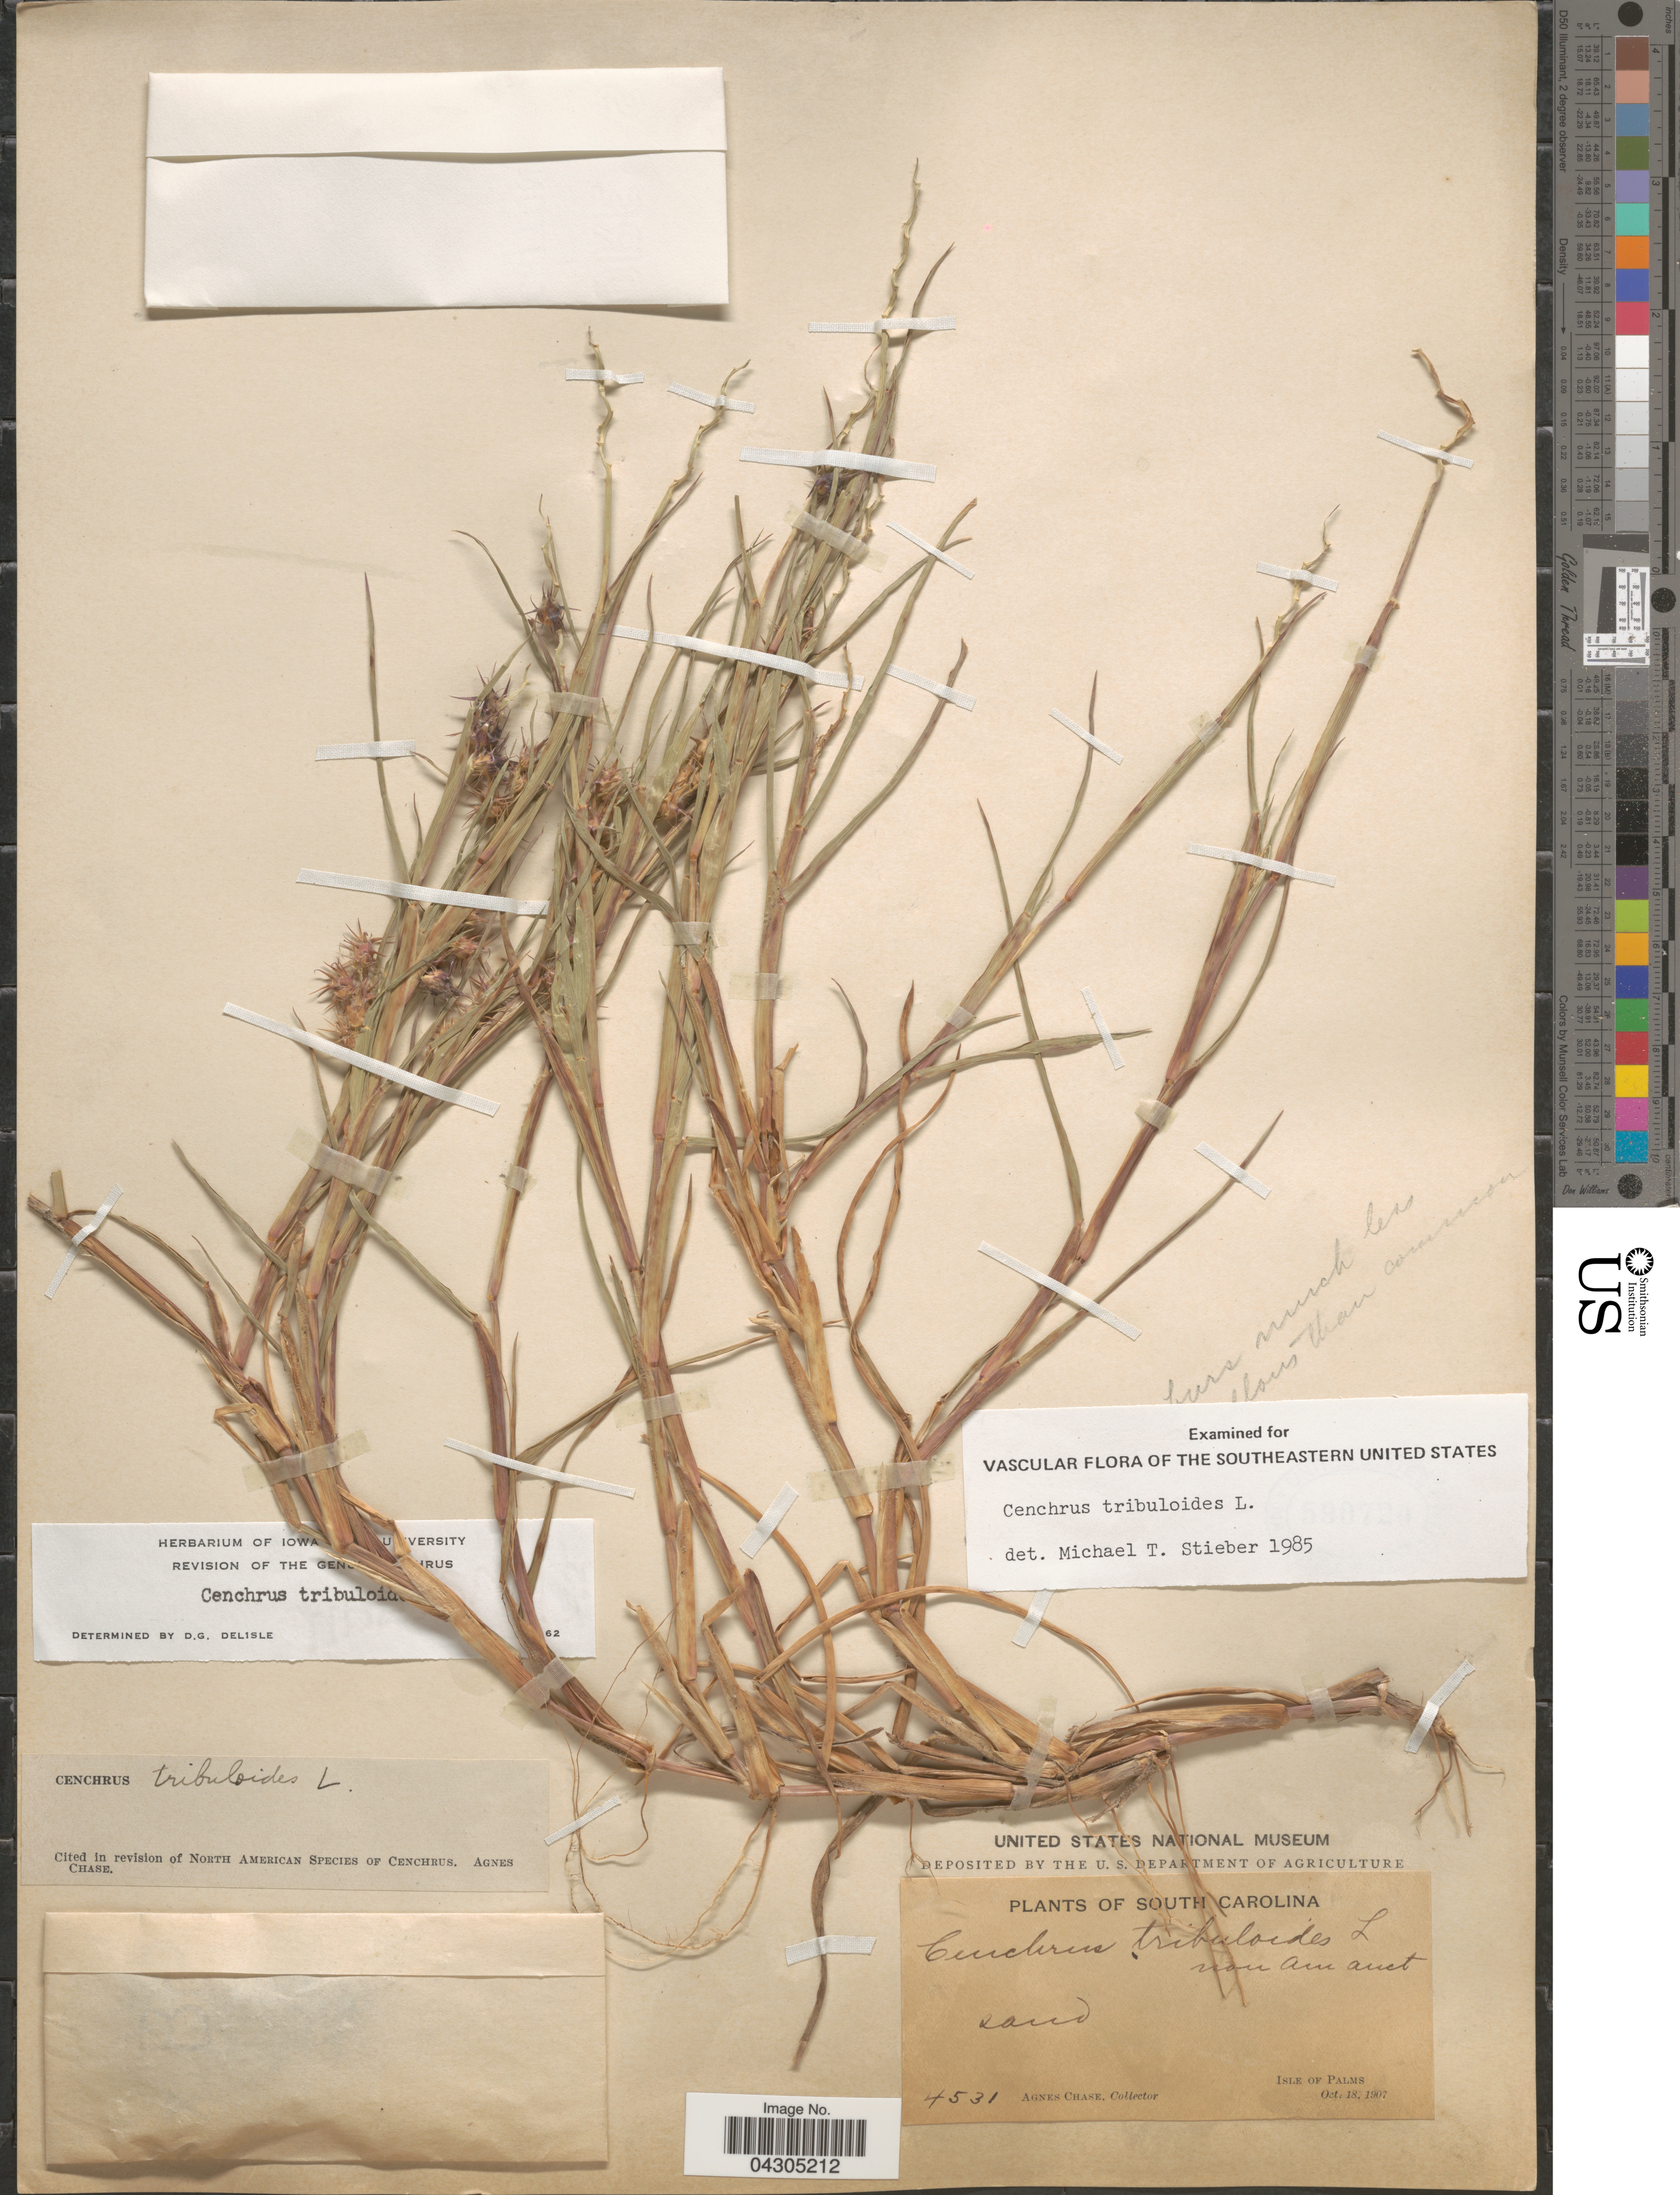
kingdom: Plantae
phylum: Tracheophyta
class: Liliopsida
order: Poales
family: Poaceae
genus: Cenchrus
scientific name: Cenchrus tribuloides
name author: L.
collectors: A. Chase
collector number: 4531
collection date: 1907-10-18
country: United States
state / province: South Carolina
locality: Isle of Palms.